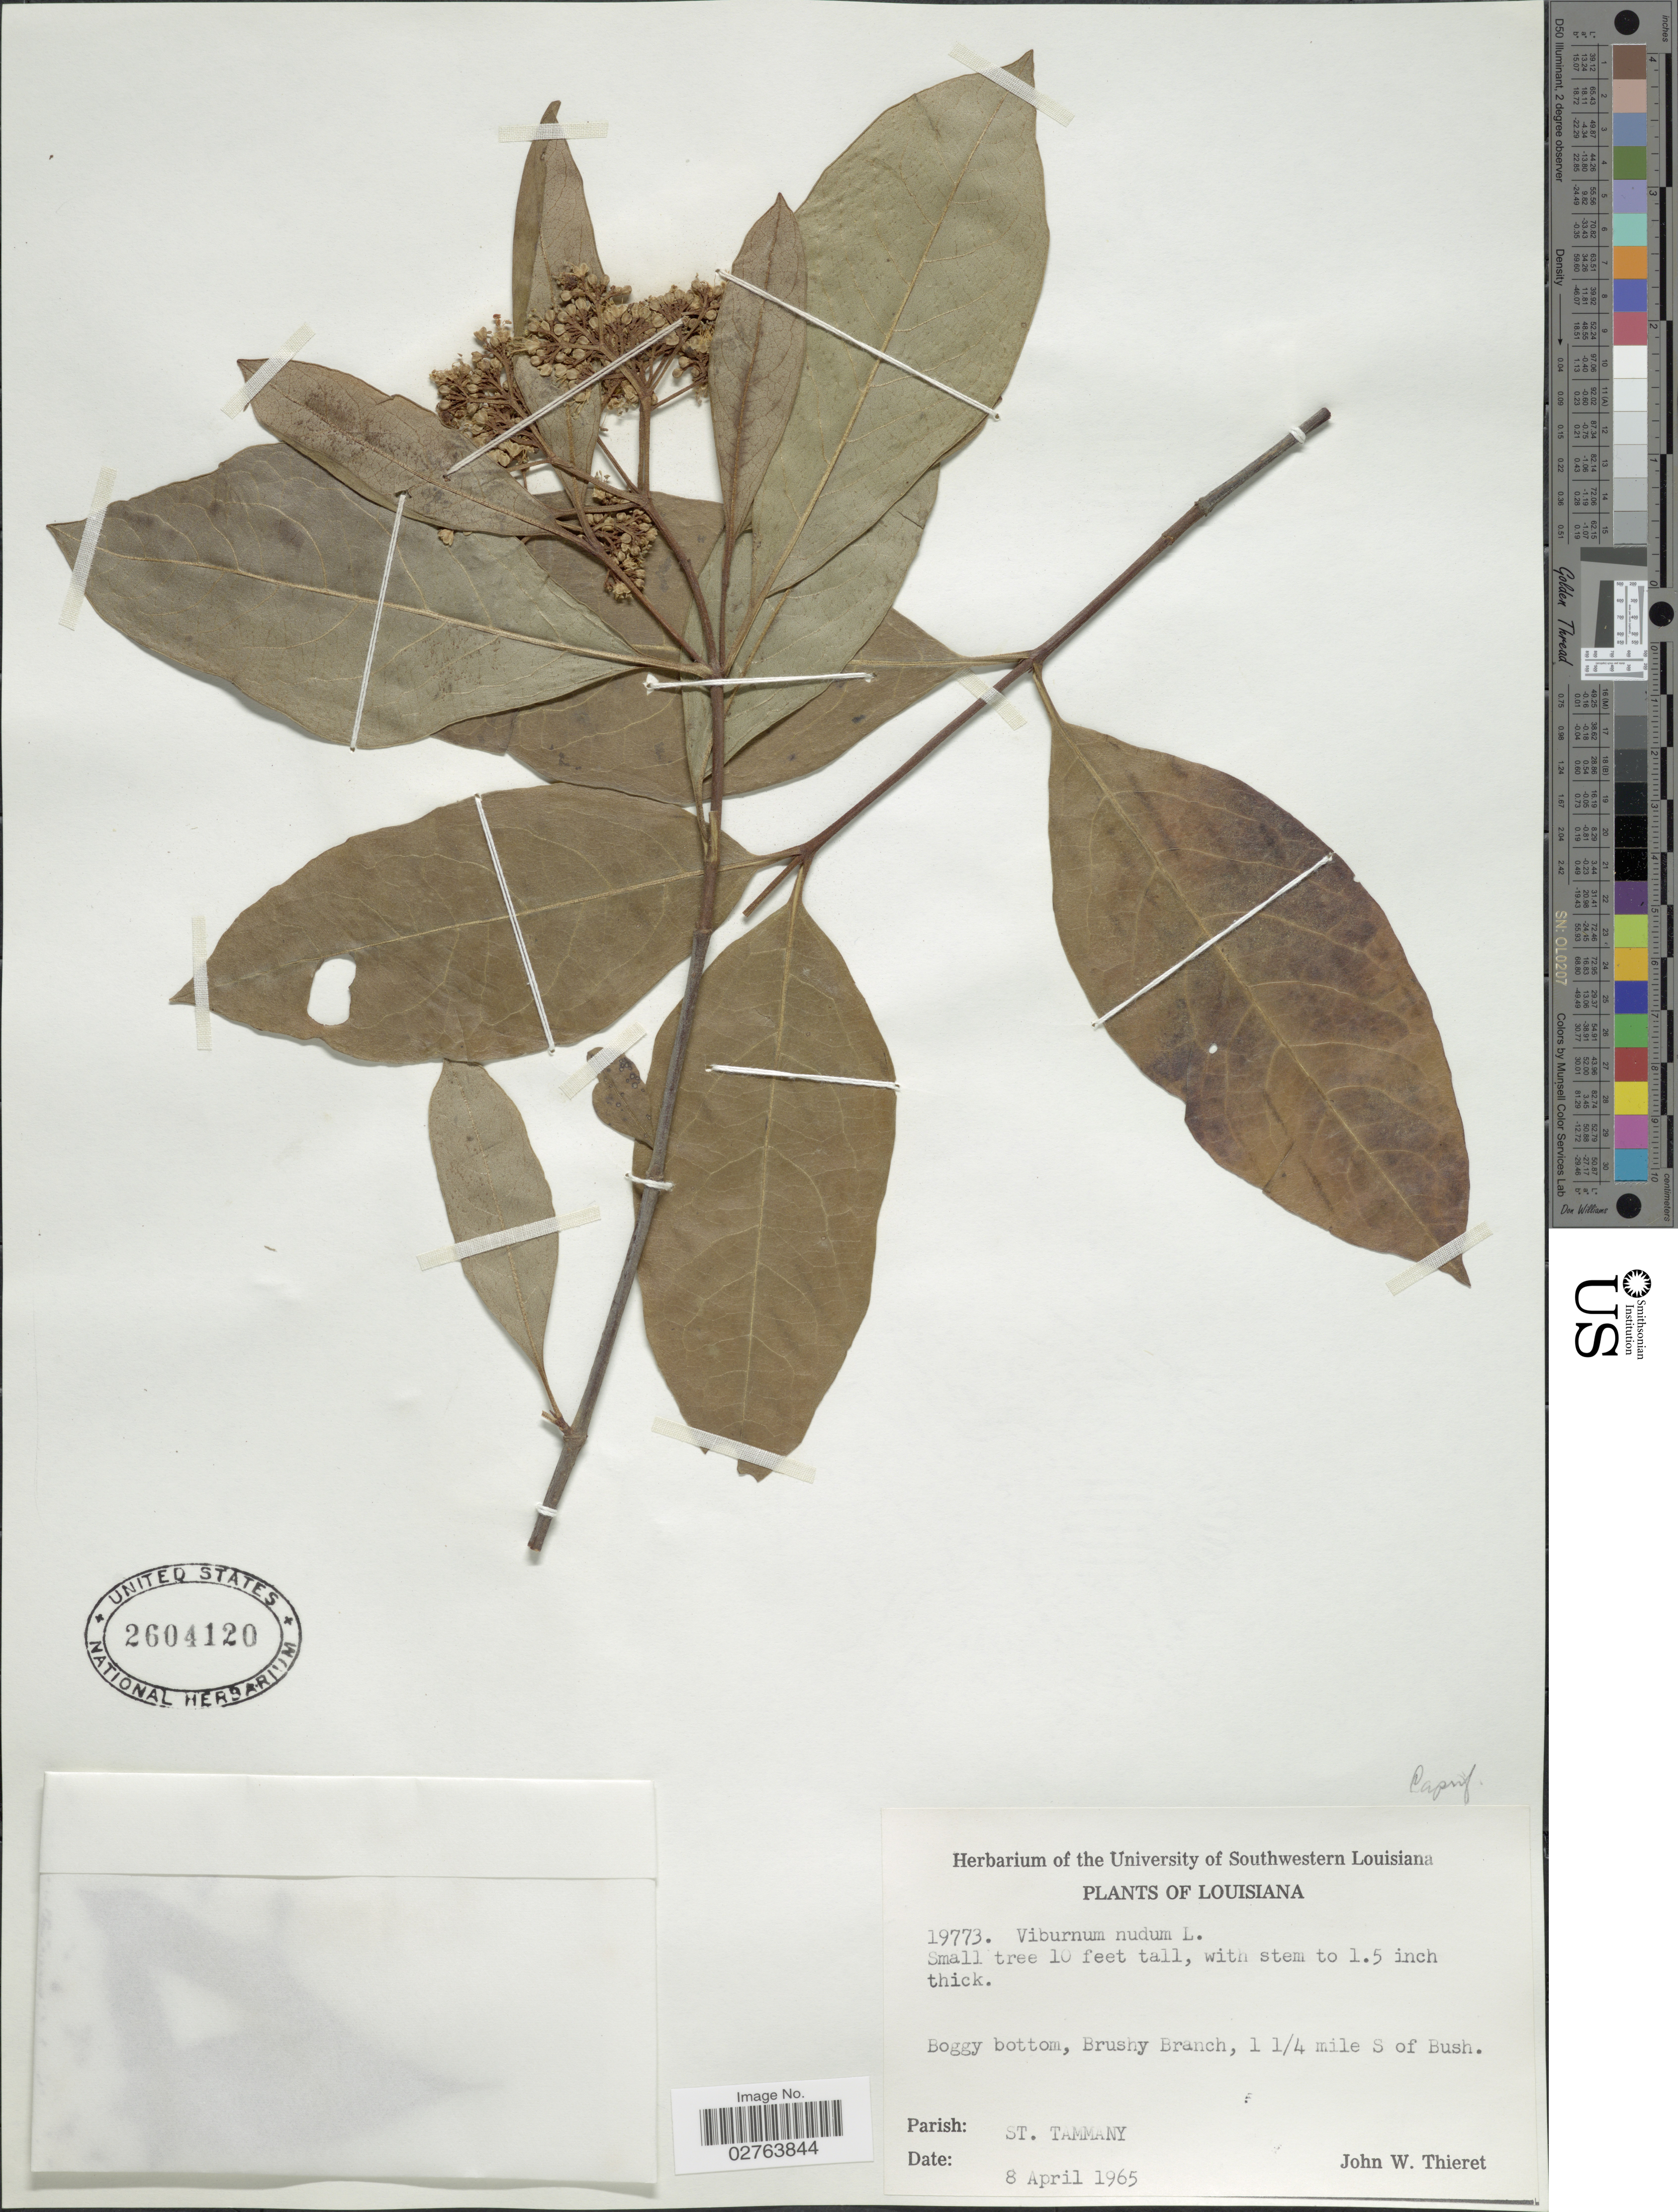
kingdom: Plantae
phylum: Tracheophyta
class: Magnoliopsida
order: Dipsacales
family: Viburnaceae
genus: Viburnum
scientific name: Viburnum nudum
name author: L.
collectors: J. W. Thieret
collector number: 19773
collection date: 1965-04-08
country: United States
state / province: Louisiana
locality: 1 ¼ mile S of Bush. Parish: St. Tammany.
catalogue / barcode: US 2604120